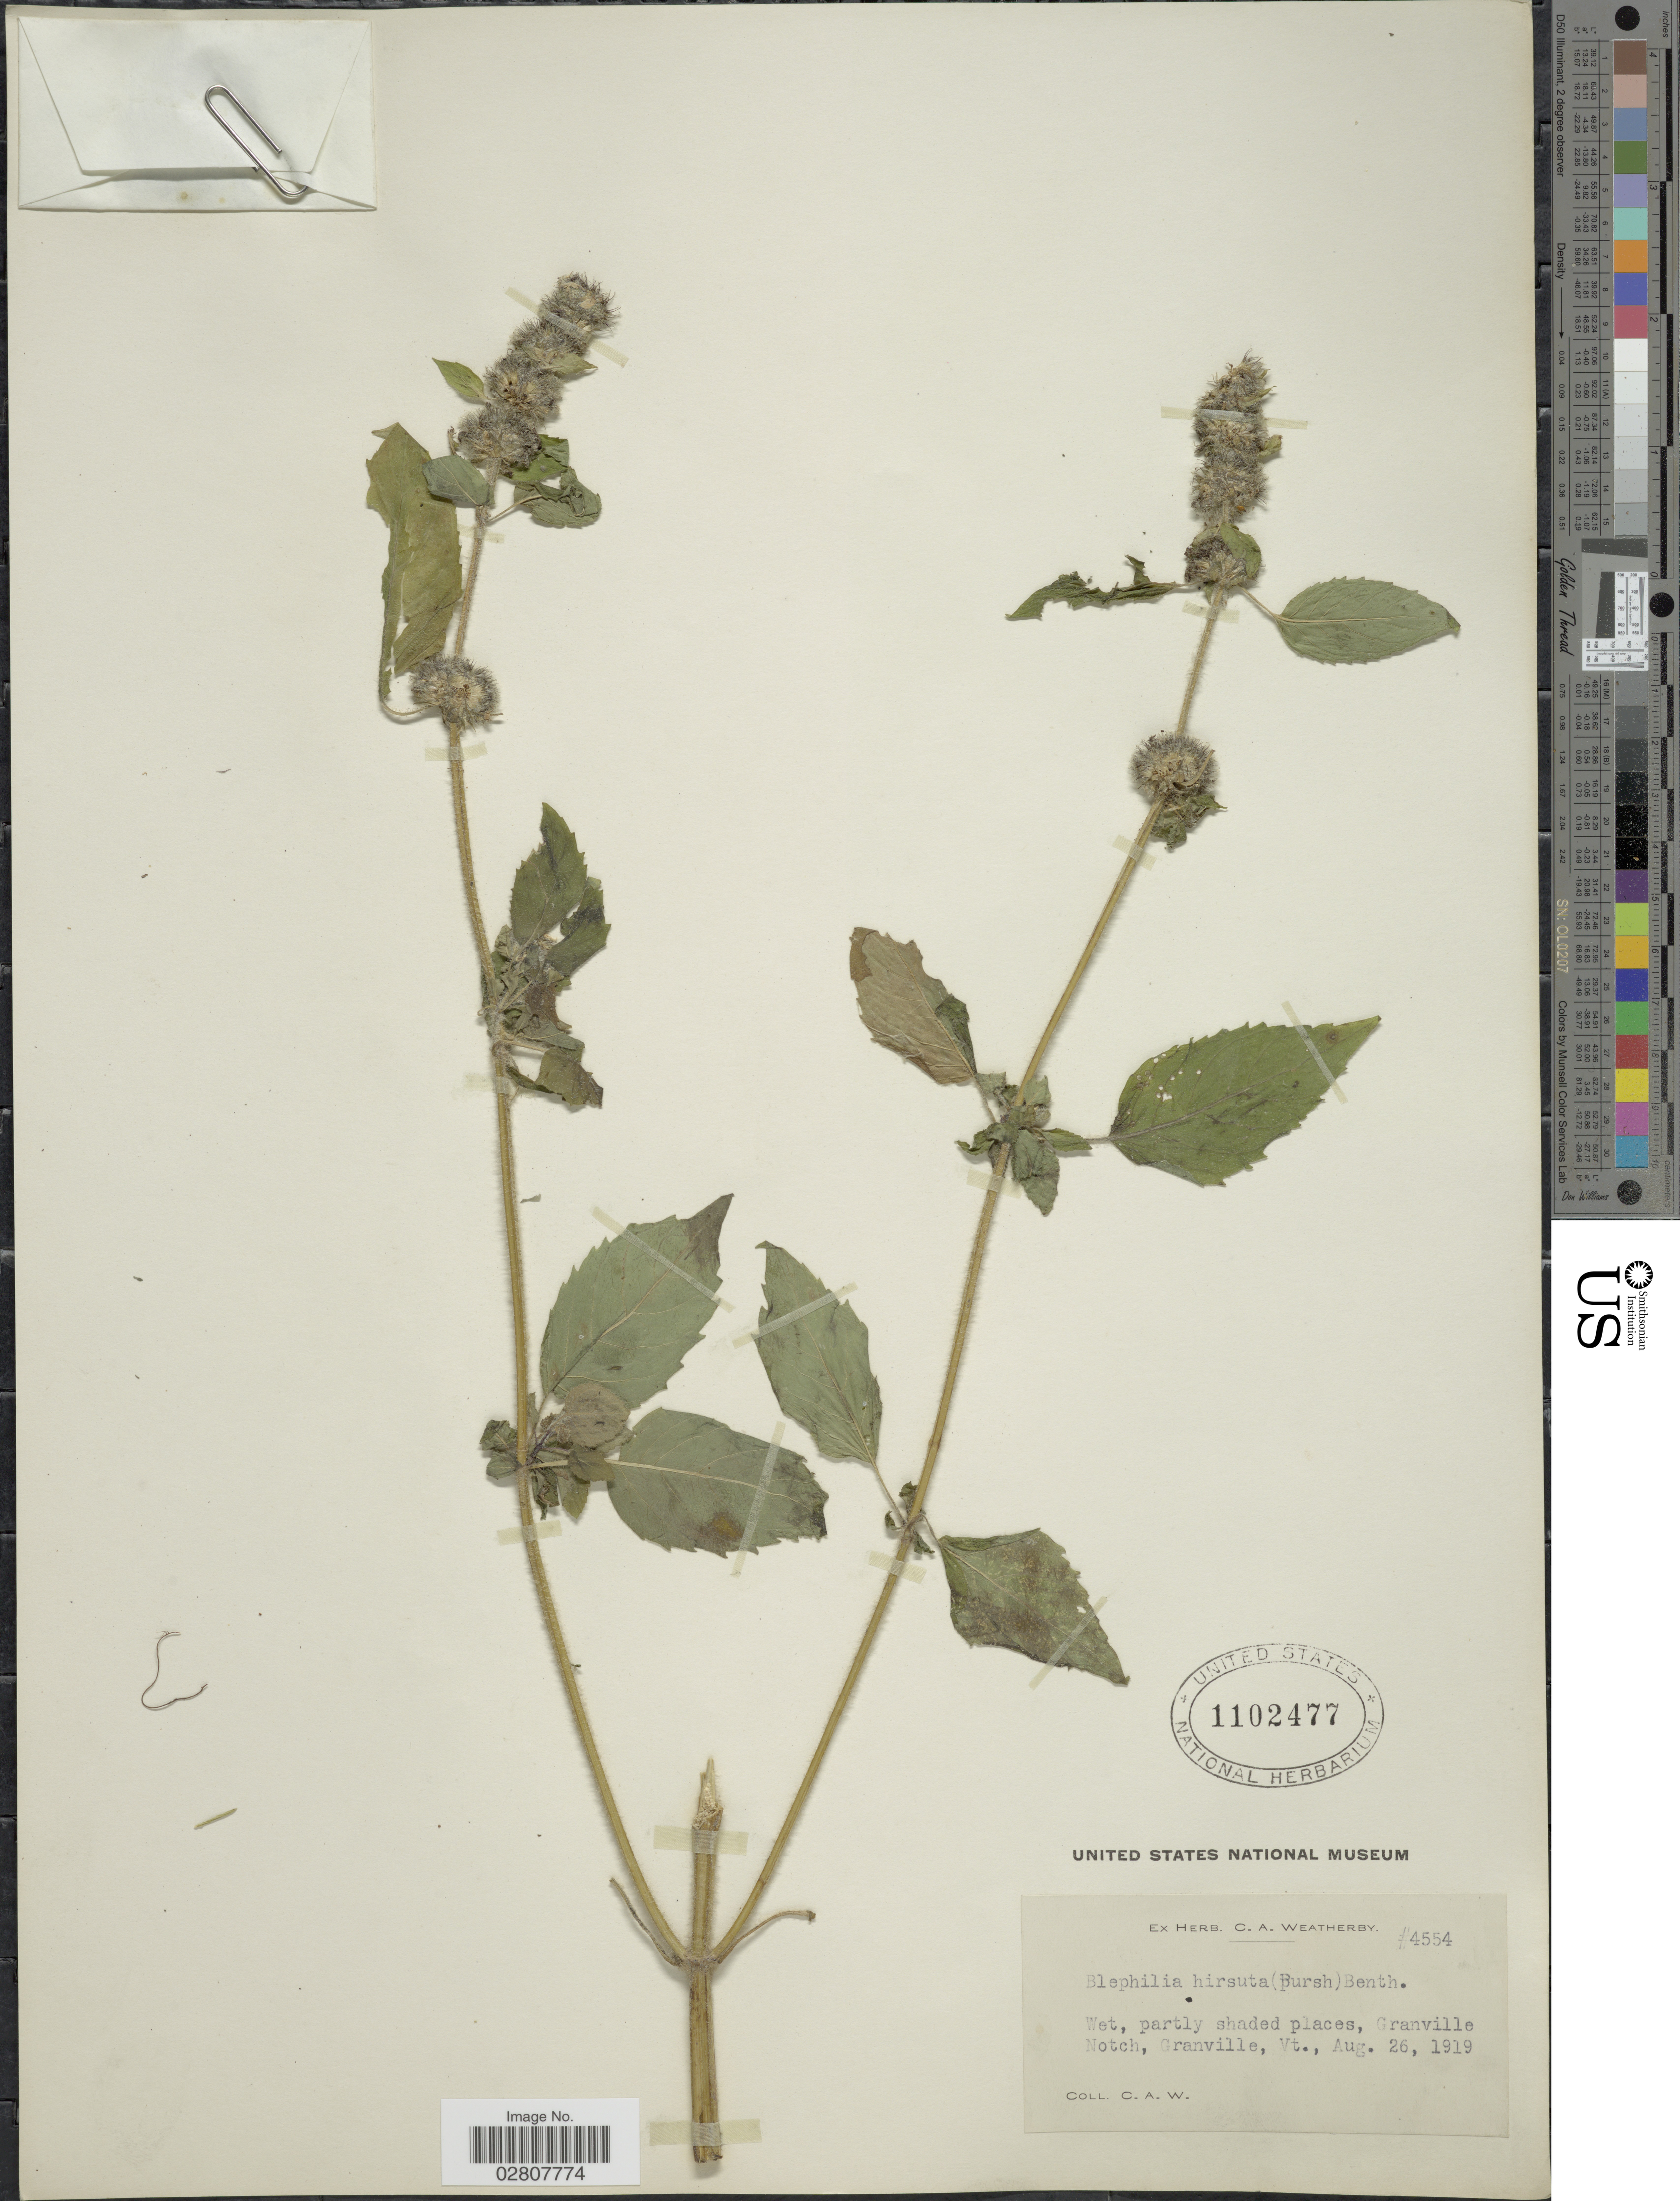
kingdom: Plantae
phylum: Tracheophyta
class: Magnoliopsida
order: Lamiales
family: Lamiaceae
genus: Blephilia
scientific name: Blephilia hirsuta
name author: (Pursh) Benth.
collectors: C. A. Weatherby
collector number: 4554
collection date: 1919-08-26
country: United States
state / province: Vermont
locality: Granville Notch, Granville.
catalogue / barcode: US 1102477